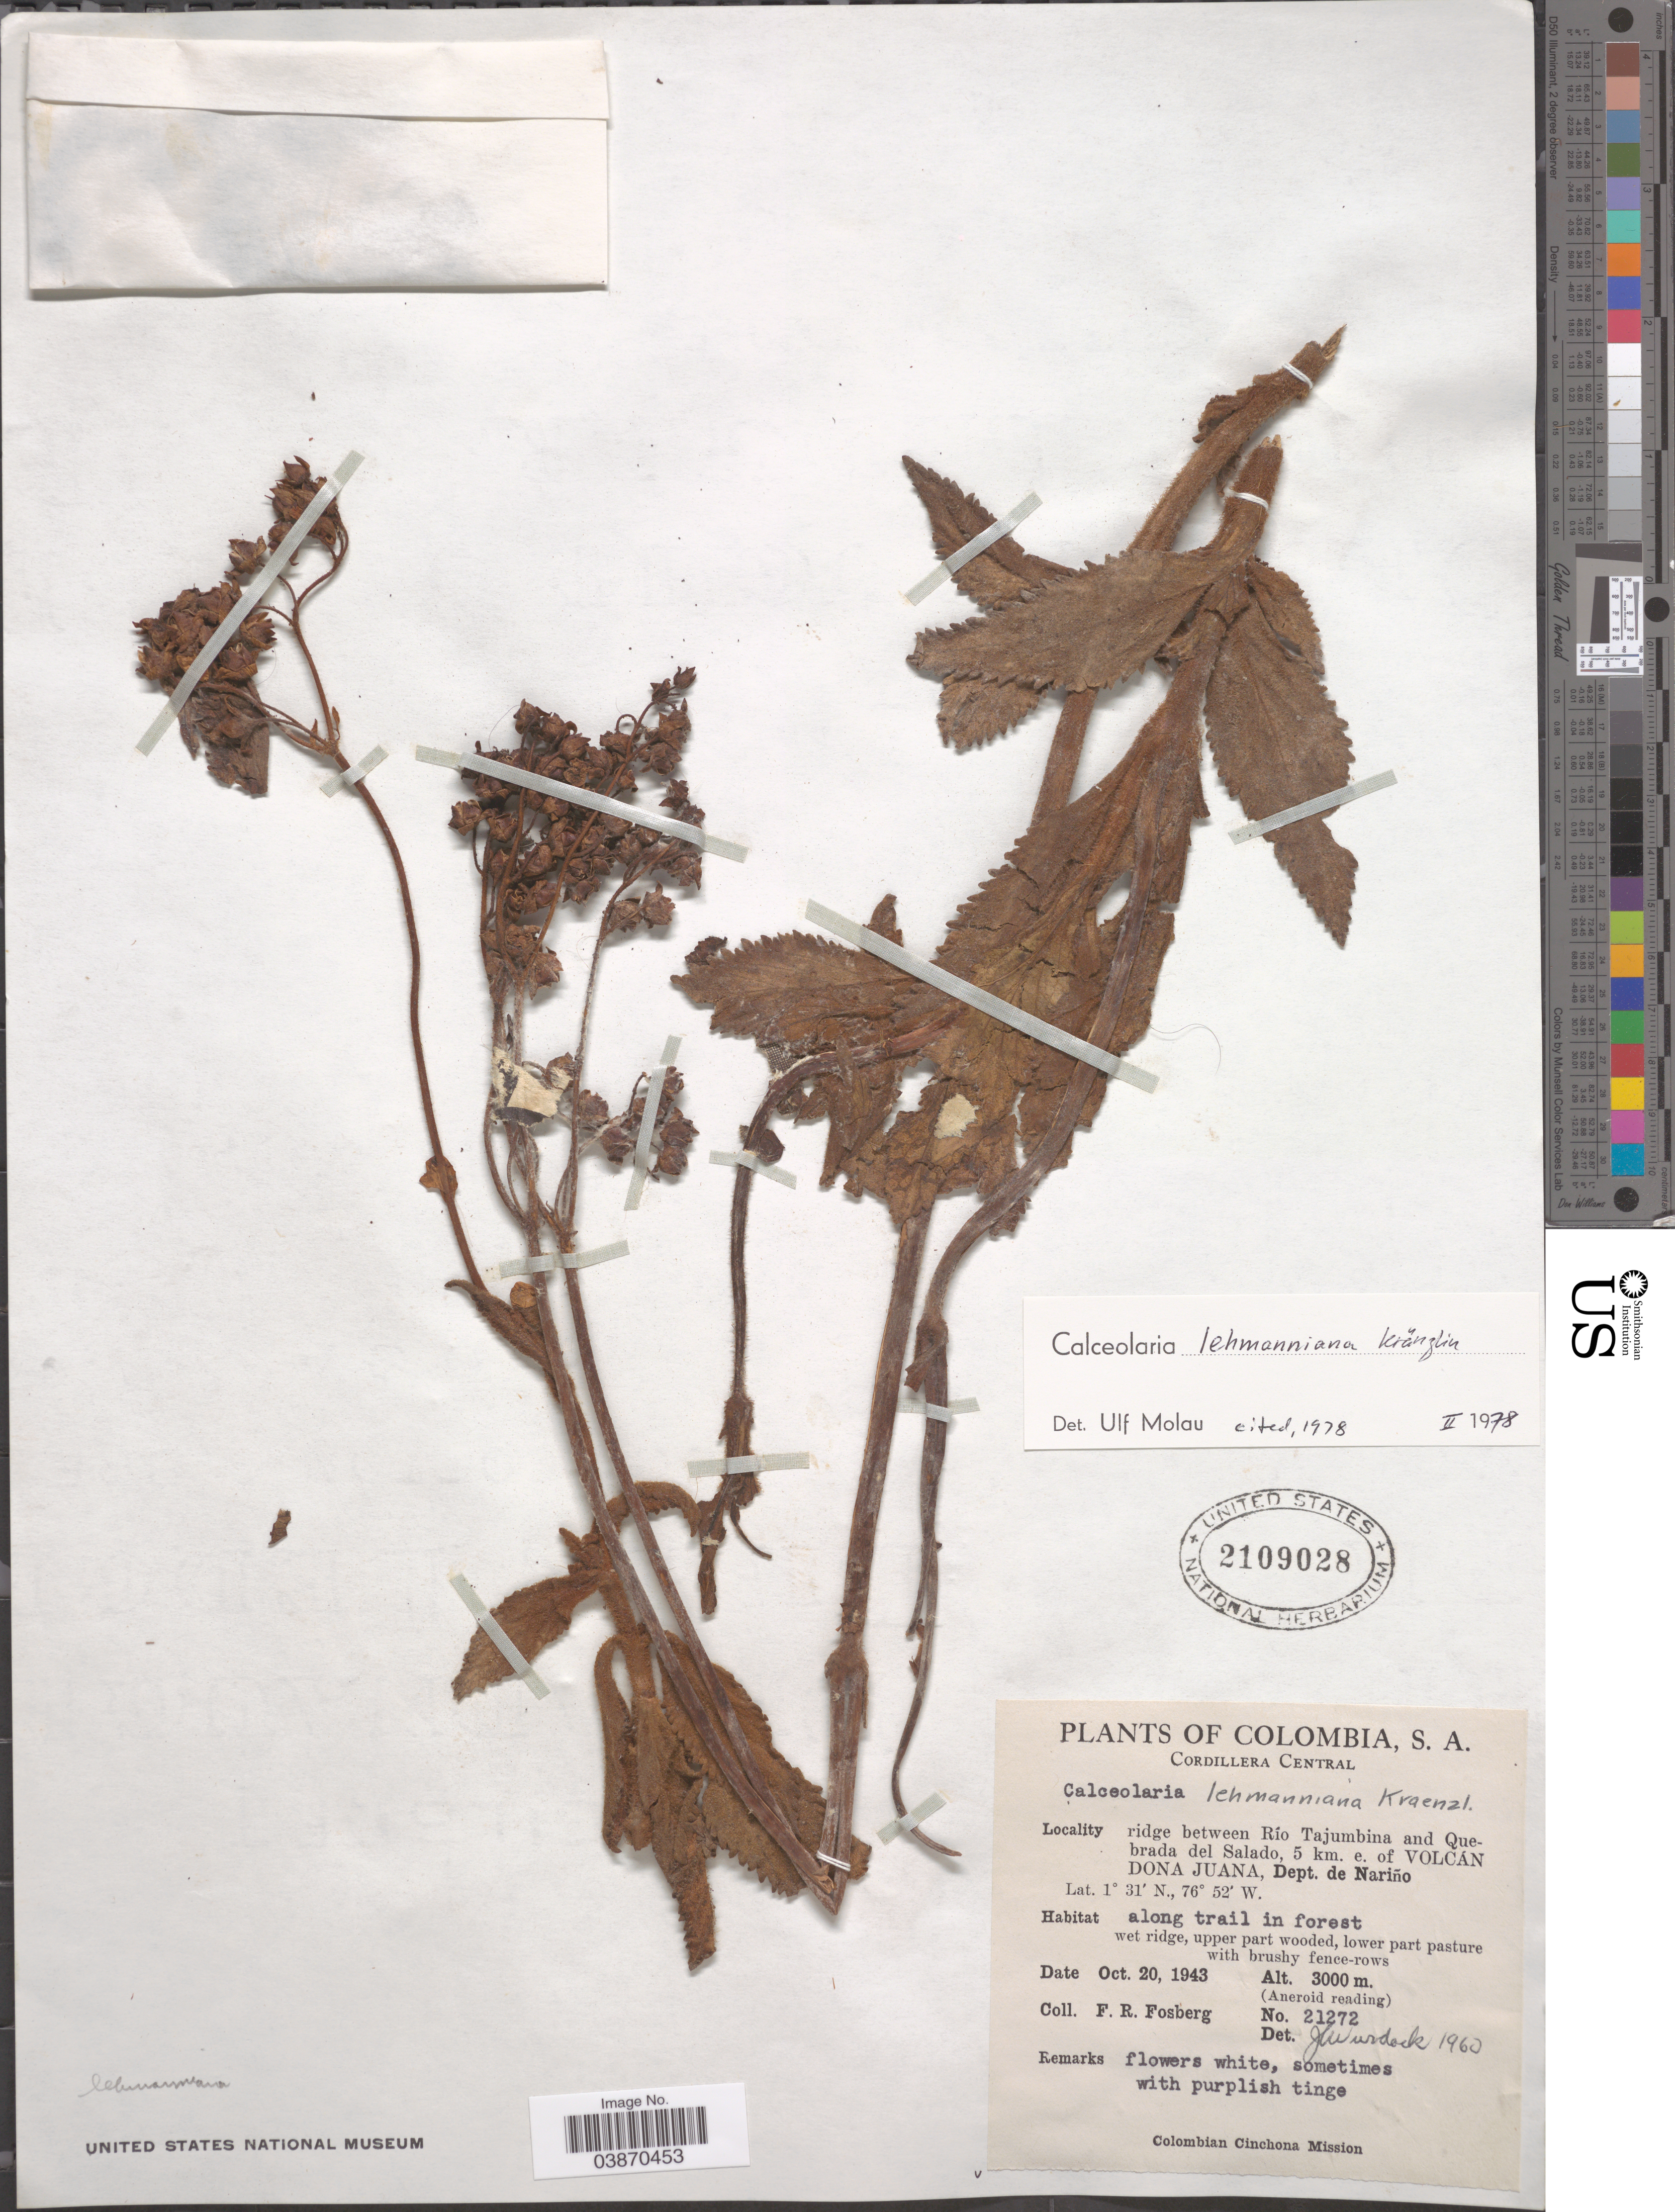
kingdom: Plantae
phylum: Tracheophyta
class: Magnoliopsida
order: Lamiales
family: Calceolariaceae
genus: Calceolaria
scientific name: Calceolaria lehmanniana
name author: Kraenzl.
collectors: F. R. Fosberg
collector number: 21272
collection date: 1943-10-20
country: Colombia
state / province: Nariño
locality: Cordillera Central. Ridge between Río Tajumbina and Quebrada del Salado, 5 km. e. of Volcán Dona Juana, Dept. de Nariño.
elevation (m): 3000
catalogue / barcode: US 2109028